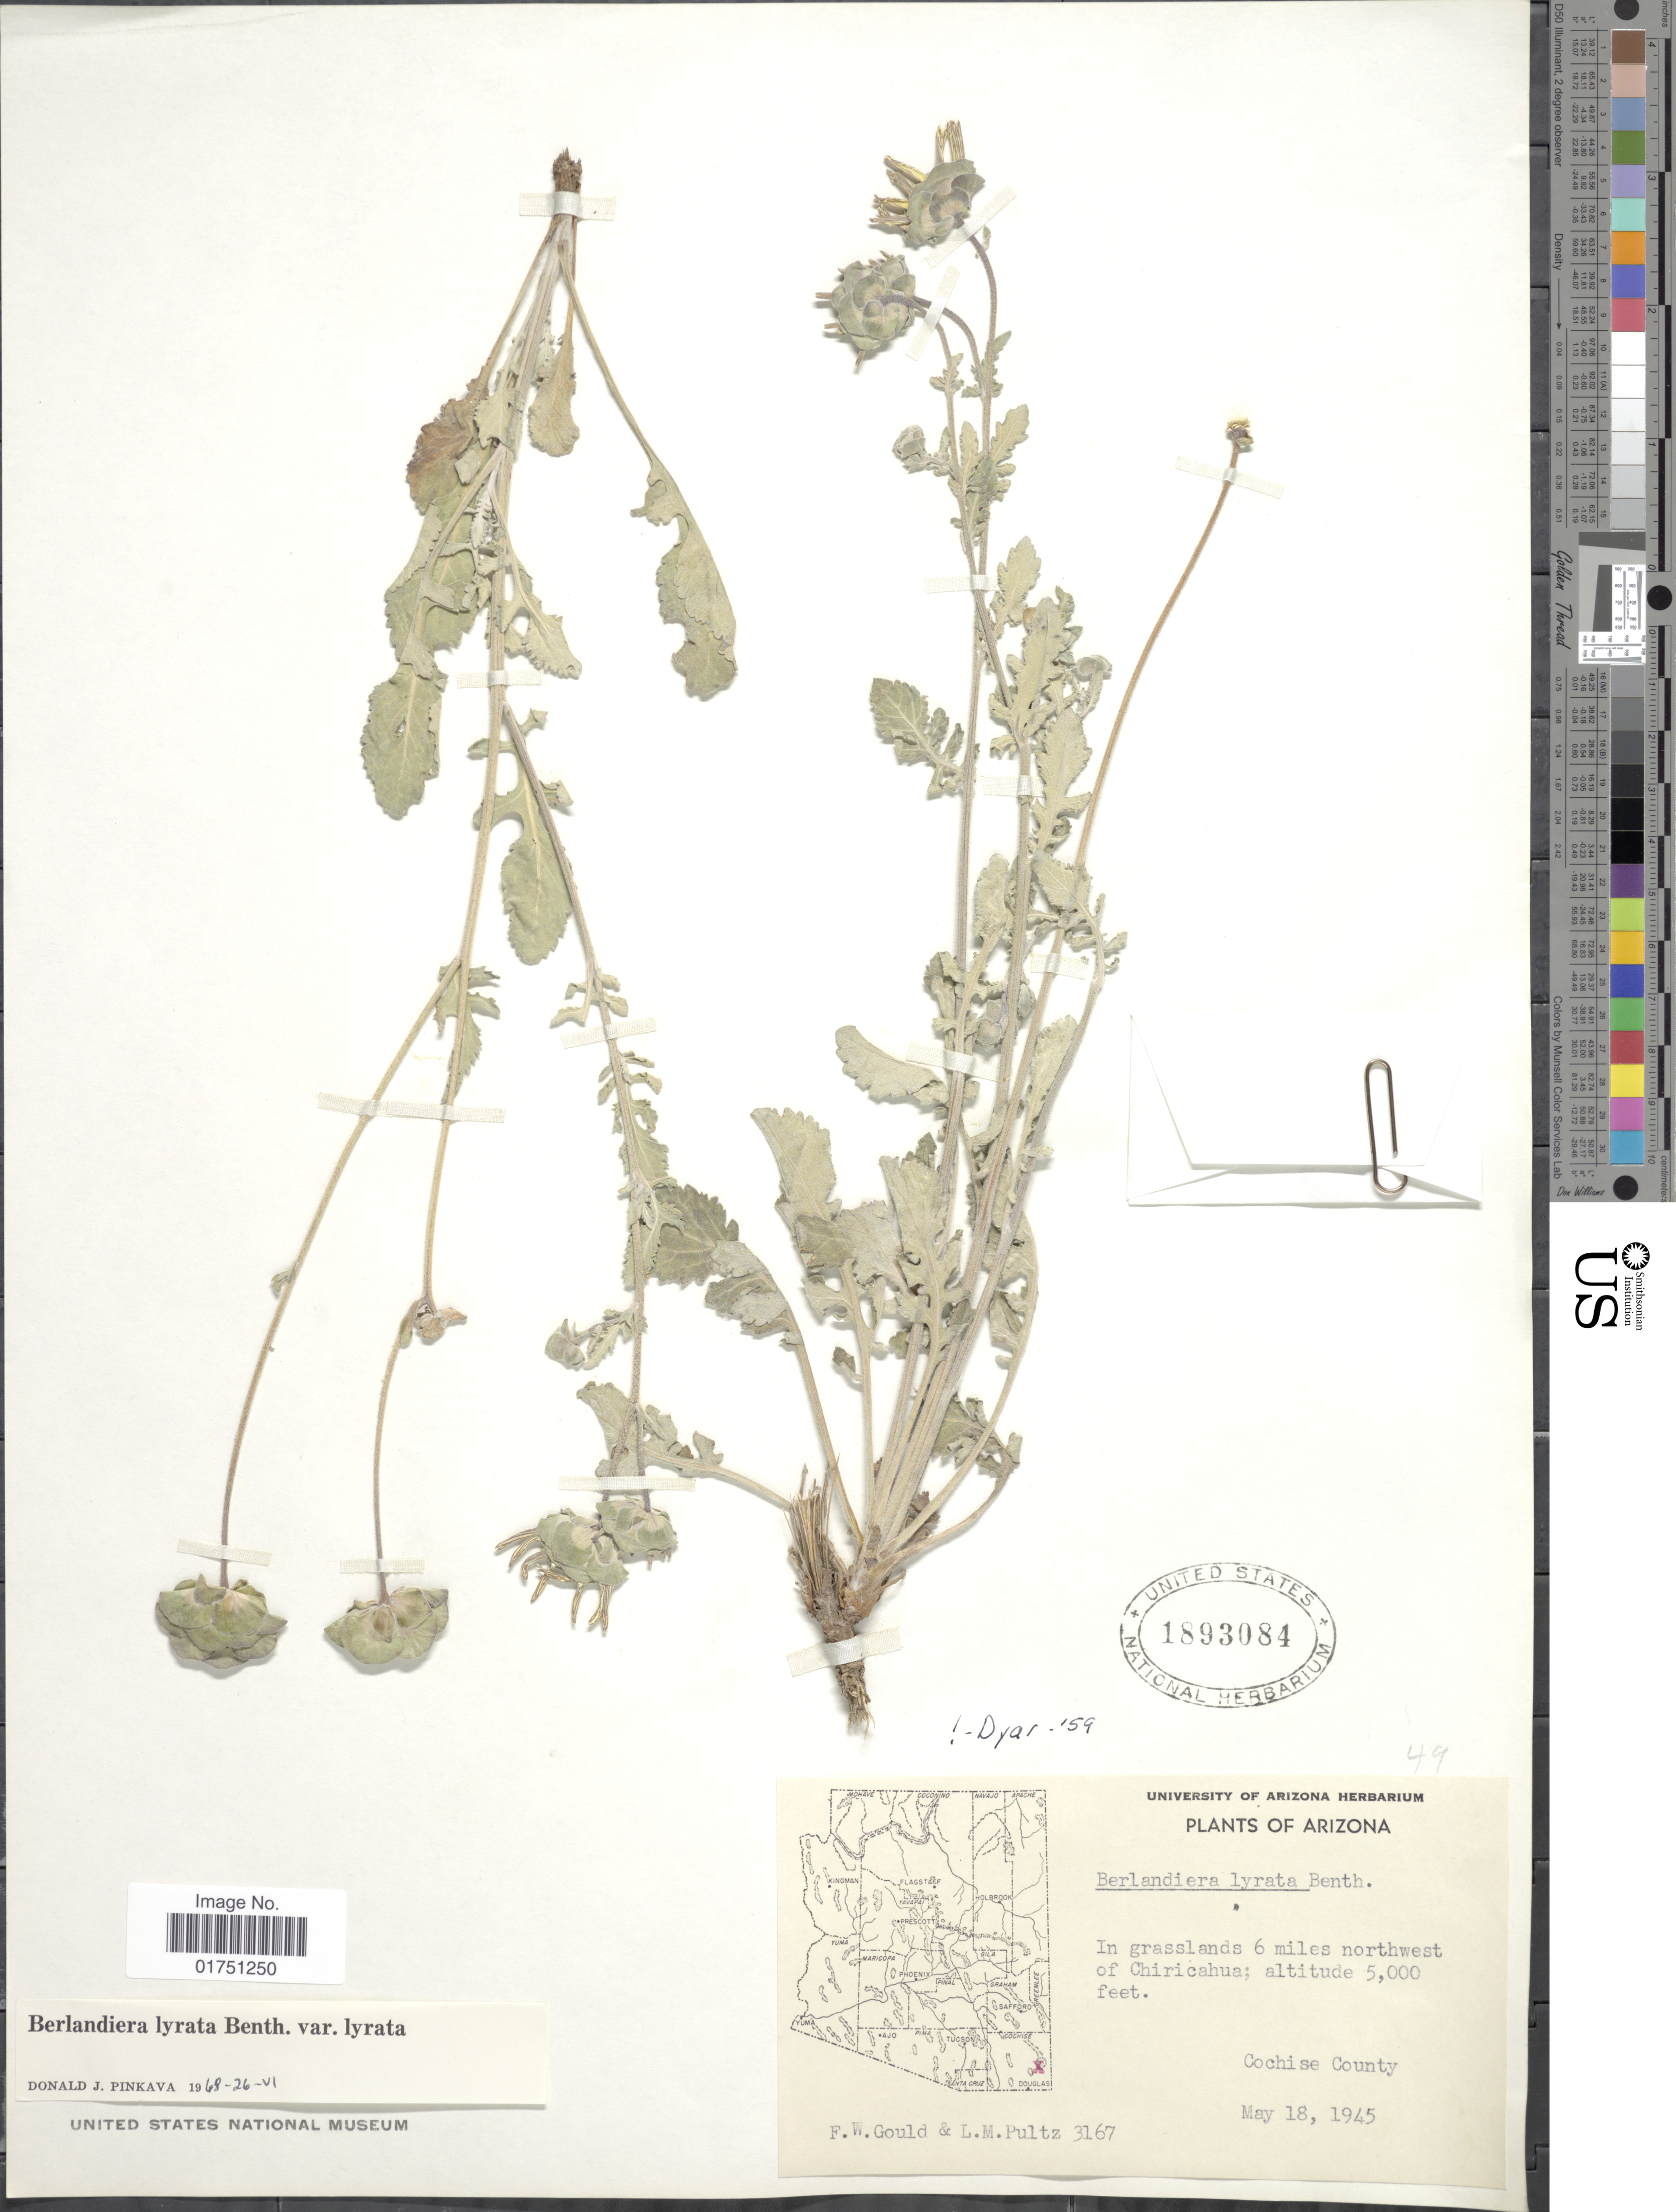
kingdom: Plantae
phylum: Tracheophyta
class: Magnoliopsida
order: Asterales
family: Asteraceae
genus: Berlandiera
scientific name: Berlandiera lyrata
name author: Benth.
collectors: F. W. Gould & L. Pultz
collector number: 3167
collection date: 1945-05-18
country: United States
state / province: Arizona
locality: In grasslands 6 miles northwest of Chiricahua, Chochise County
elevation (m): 1524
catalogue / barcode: US 1893084